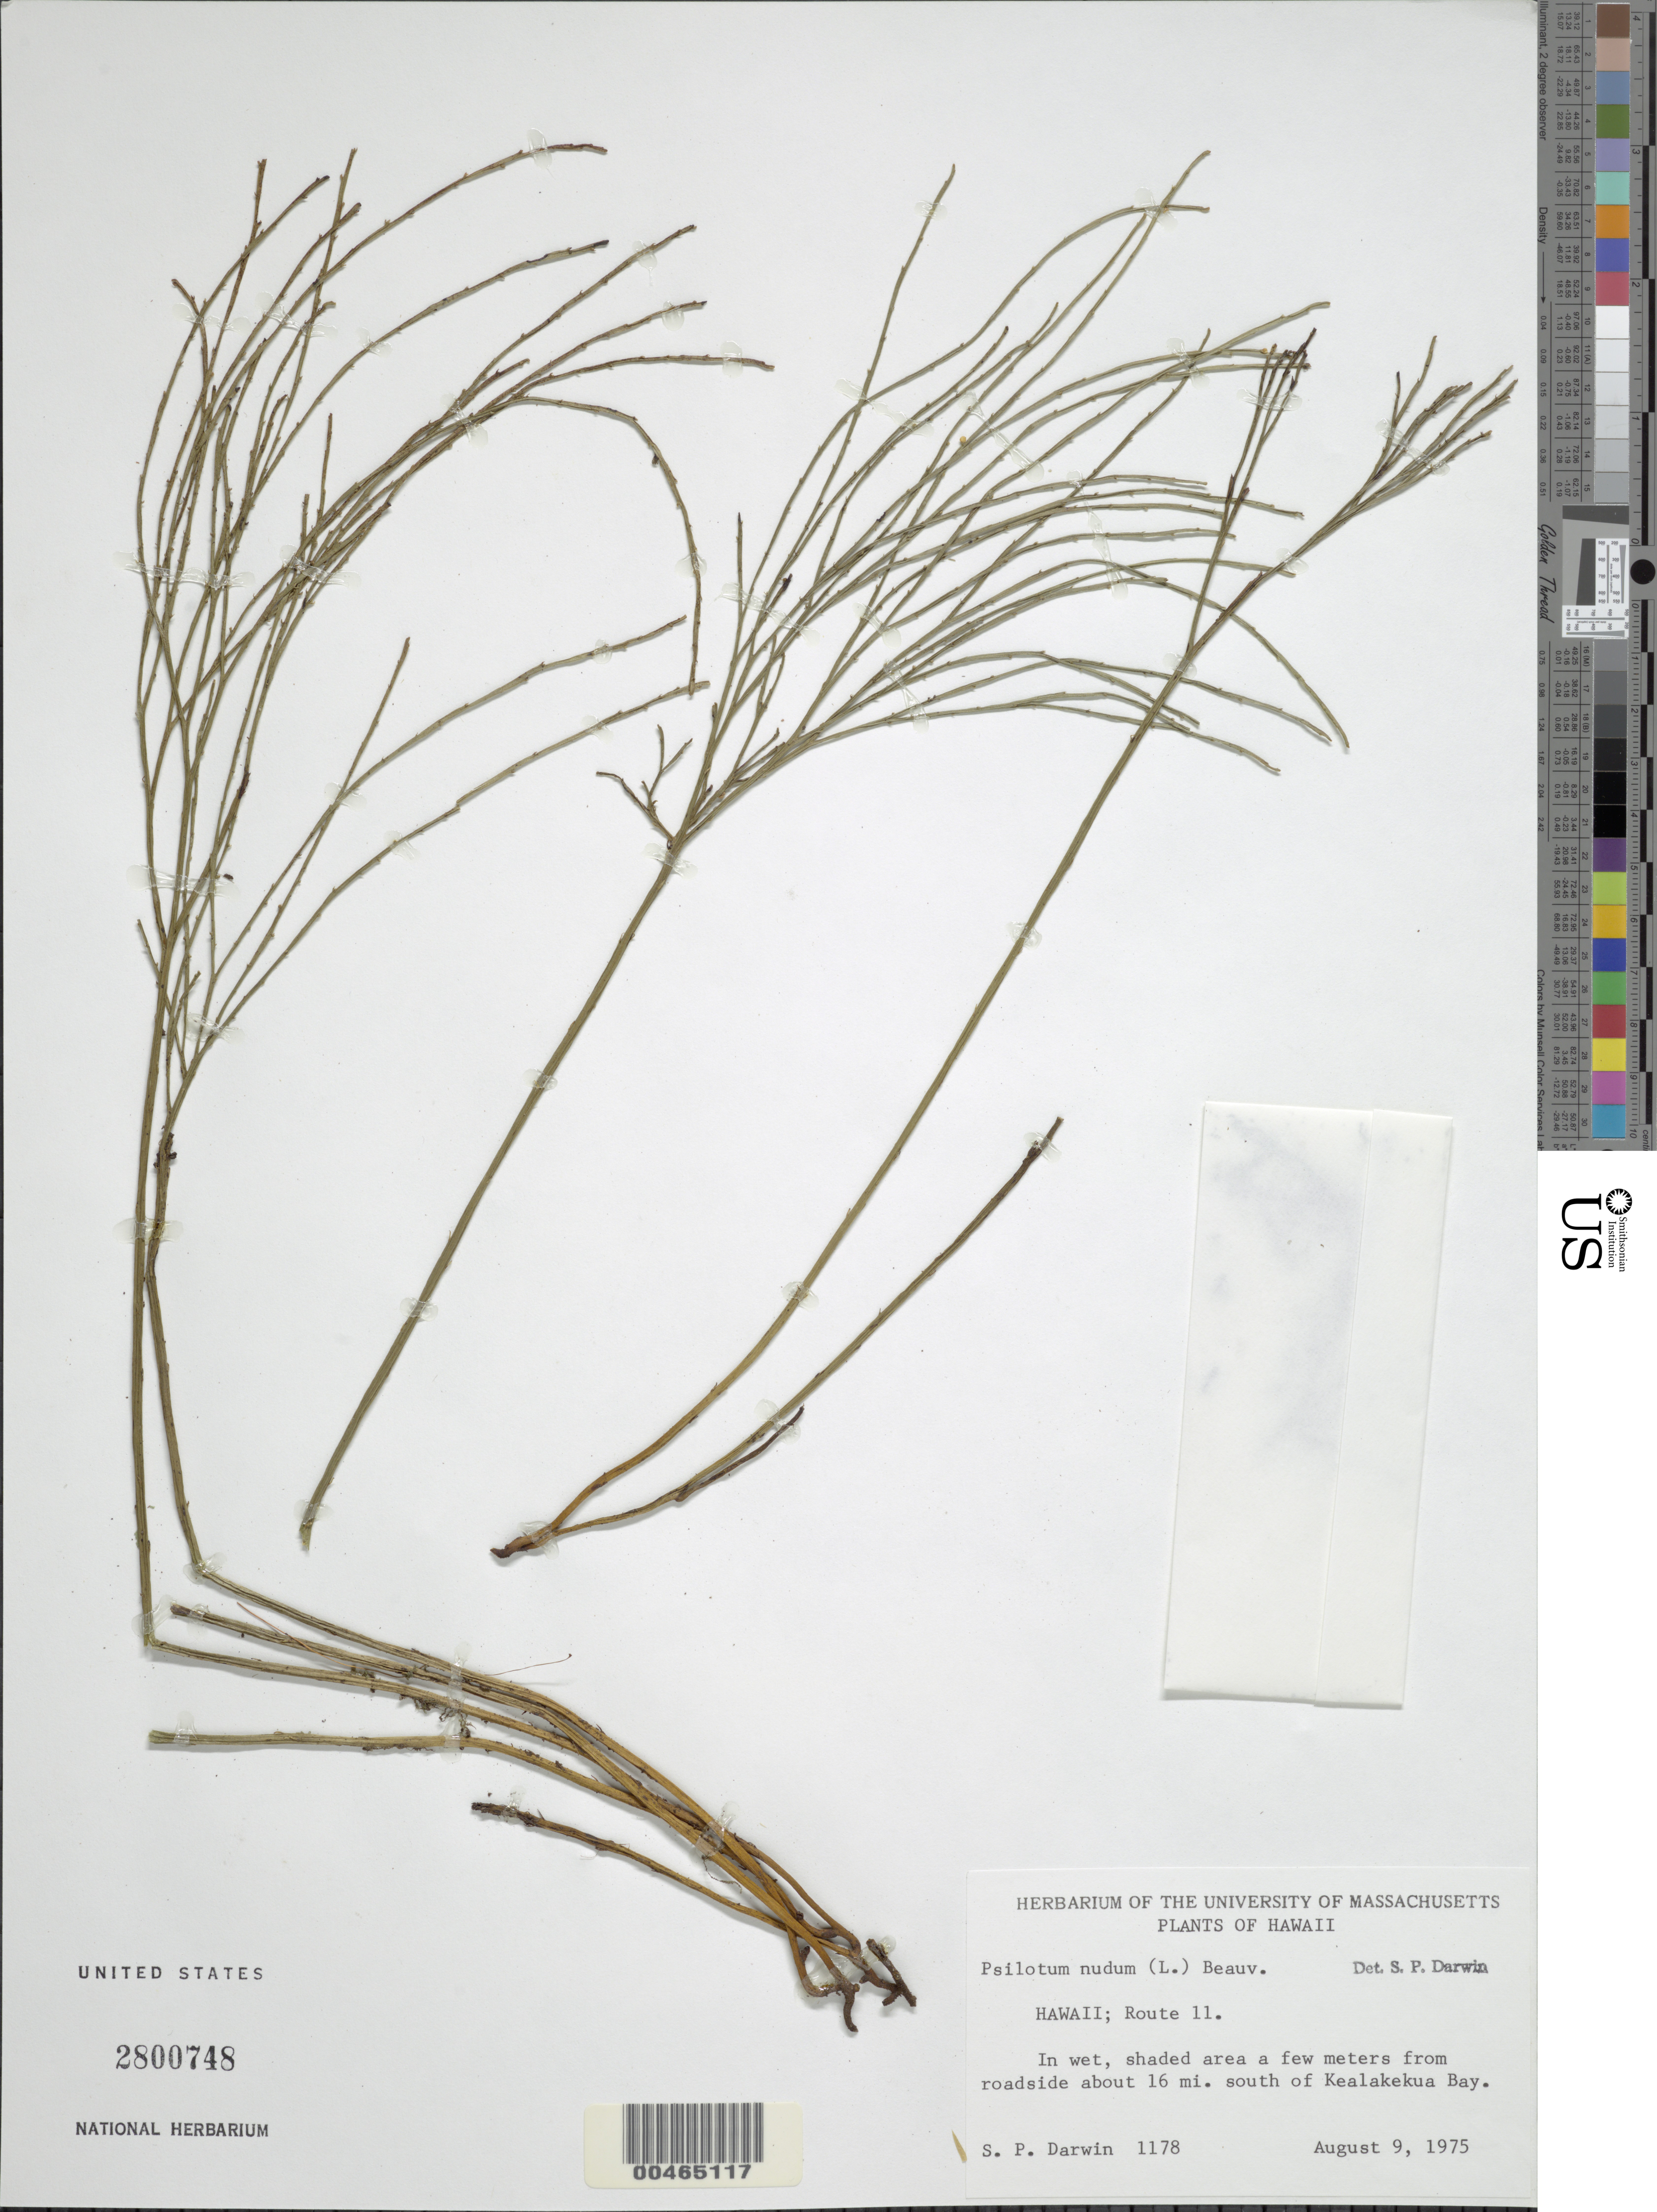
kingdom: Plantae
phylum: Tracheophyta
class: Polypodiopsida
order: Psilotales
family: Psilotaceae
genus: Psilotum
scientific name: Psilotum nudum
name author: (L.) P. Beauv.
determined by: Darwin, S. P.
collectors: S. P. Darwin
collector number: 1178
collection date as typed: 9 Aug 1975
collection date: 1975-08-09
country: United States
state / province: Hawaii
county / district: Hawaii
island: Hawaii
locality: Route 11, about 16 mi S of Kealakekua Bay, Hawaii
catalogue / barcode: US 2800748